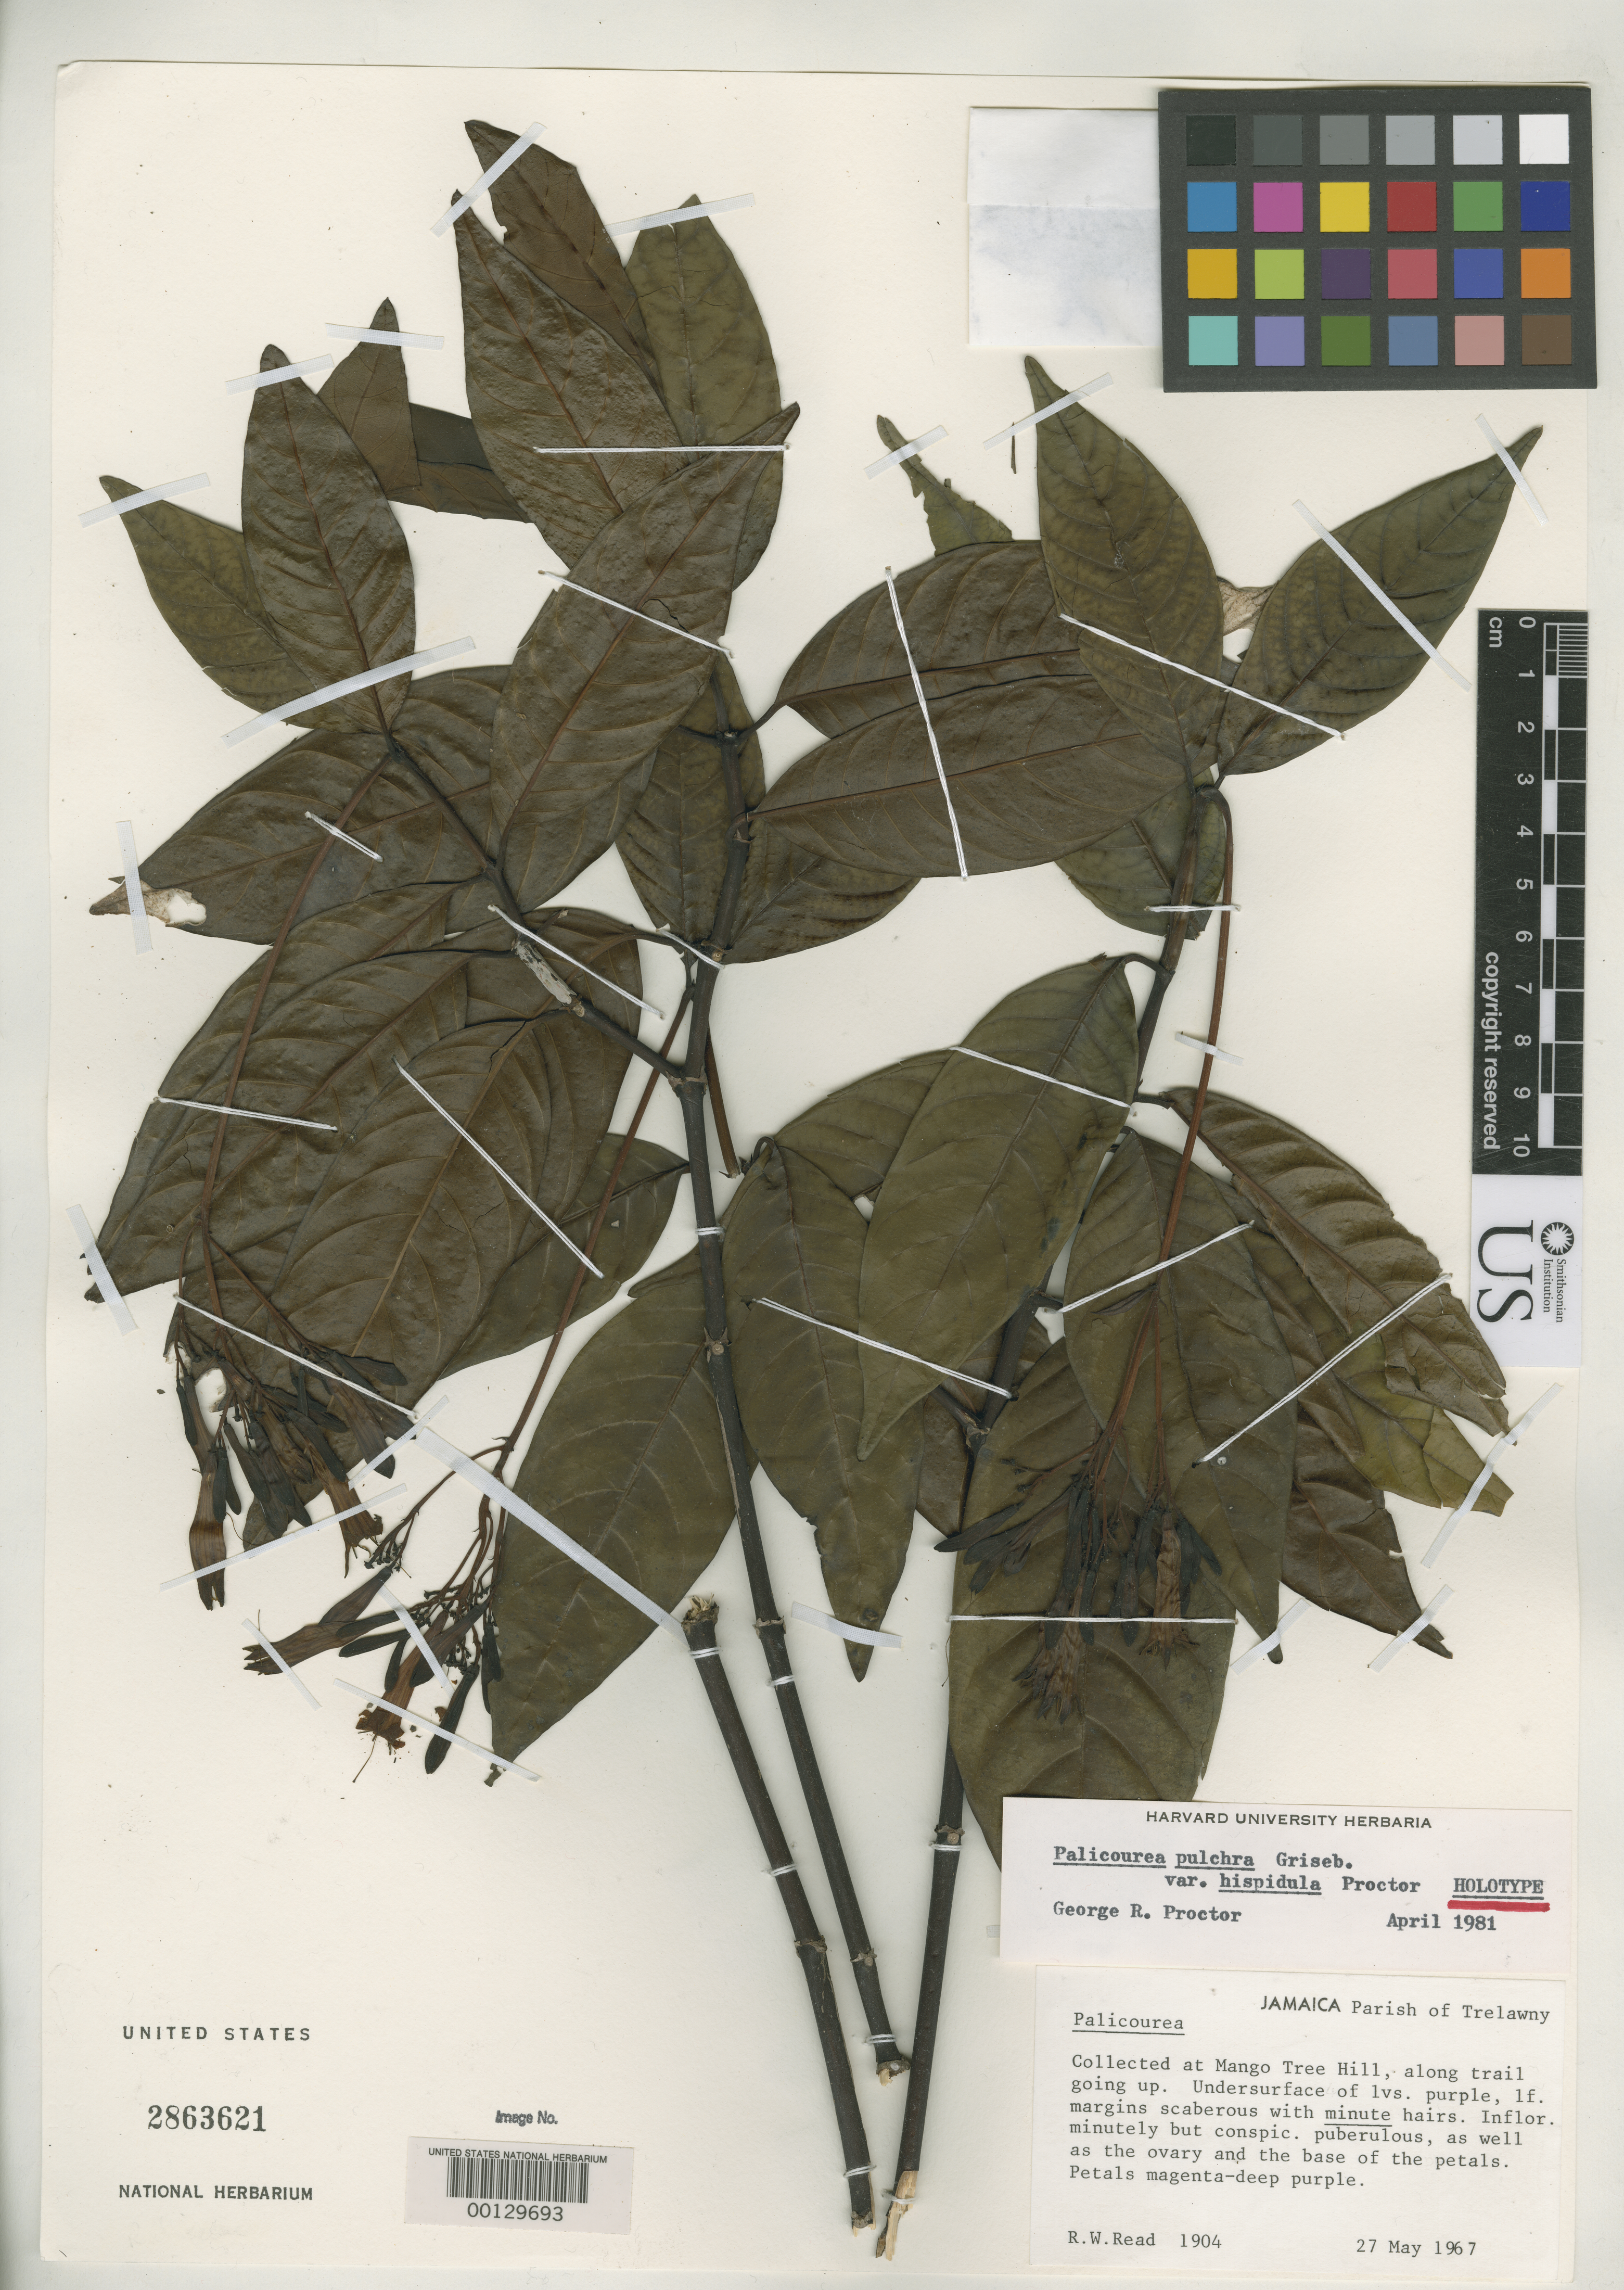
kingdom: Plantae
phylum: Tracheophyta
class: Magnoliopsida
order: Gentianales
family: Rubiaceae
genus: Palicourea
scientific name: Palicourea pulchra var. hispidula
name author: Proctor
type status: Holotype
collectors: R. W. Read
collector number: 1904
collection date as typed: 27 May 1967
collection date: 1967-05-27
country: Jamaica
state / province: Trelawny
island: Greater Antilles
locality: Mango Tree Hill.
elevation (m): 533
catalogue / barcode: US 2863621